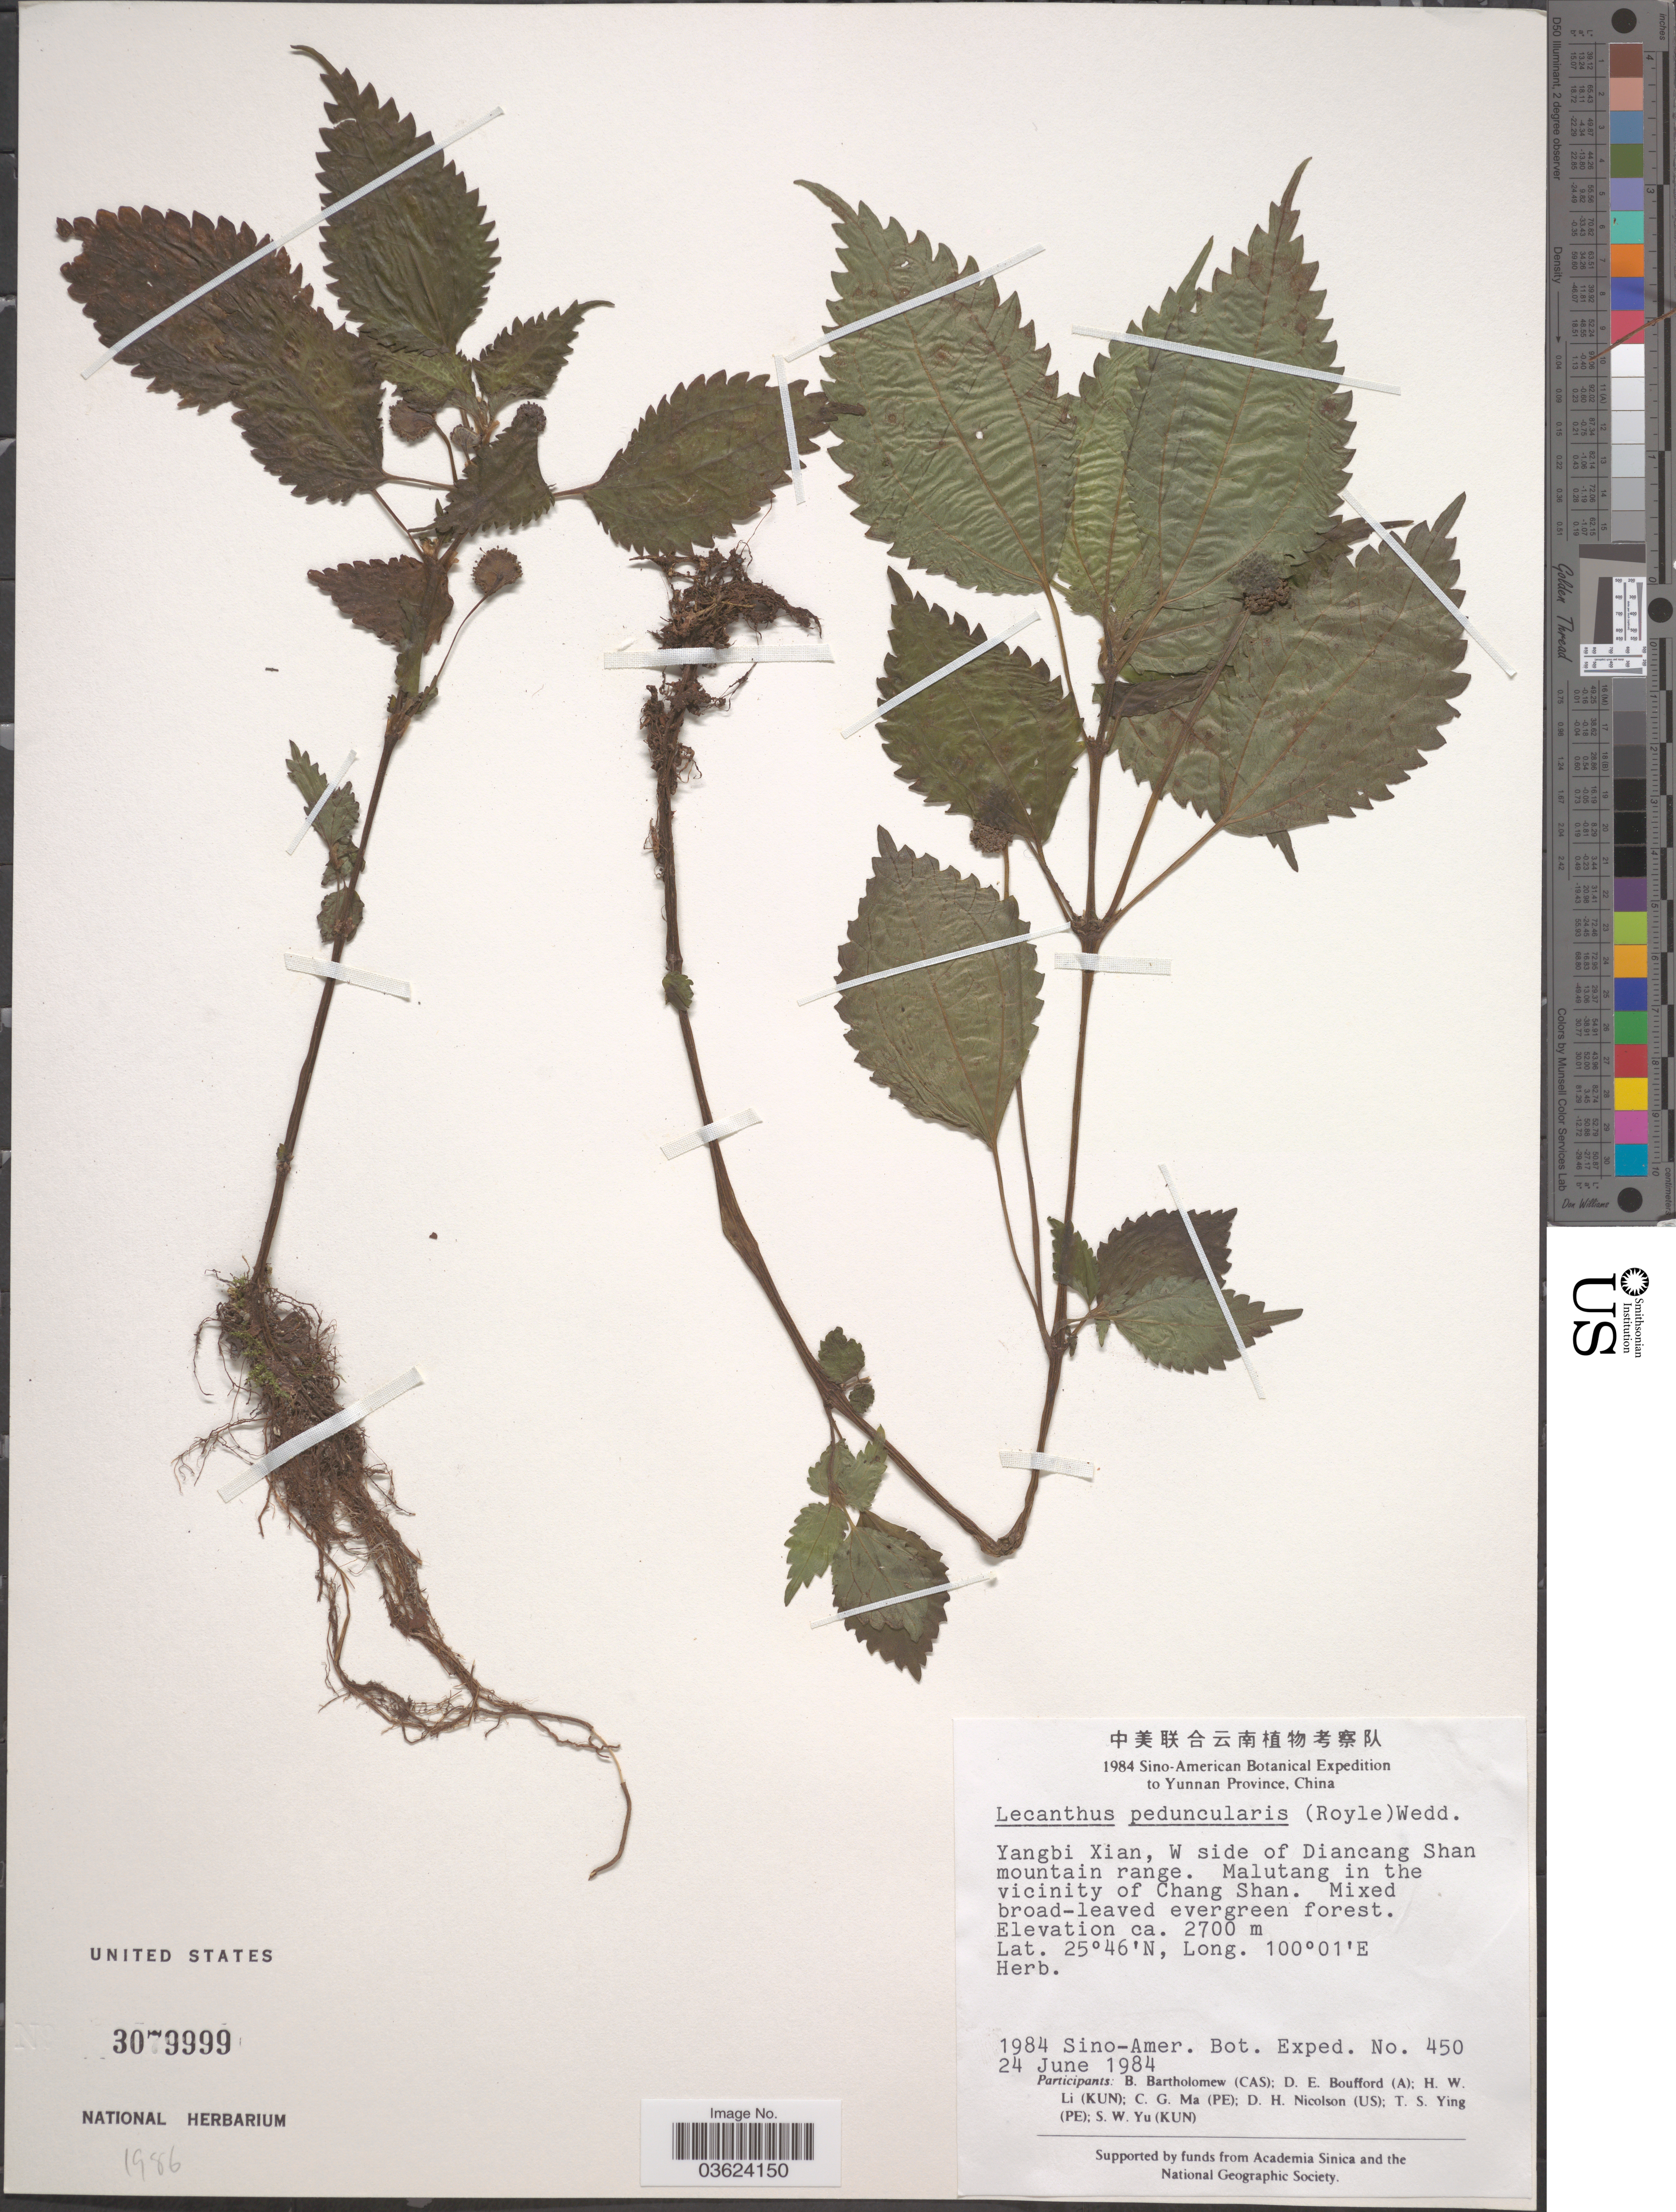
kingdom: Plantae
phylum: Tracheophyta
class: Magnoliopsida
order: Rosales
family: Urticaceae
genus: Lecanthus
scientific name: Lecanthus peduncularis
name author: (Wall. ex Royle) Wedd.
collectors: Sino-Amer. Bot. Exped. 1984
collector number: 450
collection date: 1984-06-24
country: China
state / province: Yunnan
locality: Yunnan Province. Yangbi Xian, W side of Diancang Shan mountain range. Malutang in the vicinity of Chang Shan.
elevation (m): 2700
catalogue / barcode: US 3079999